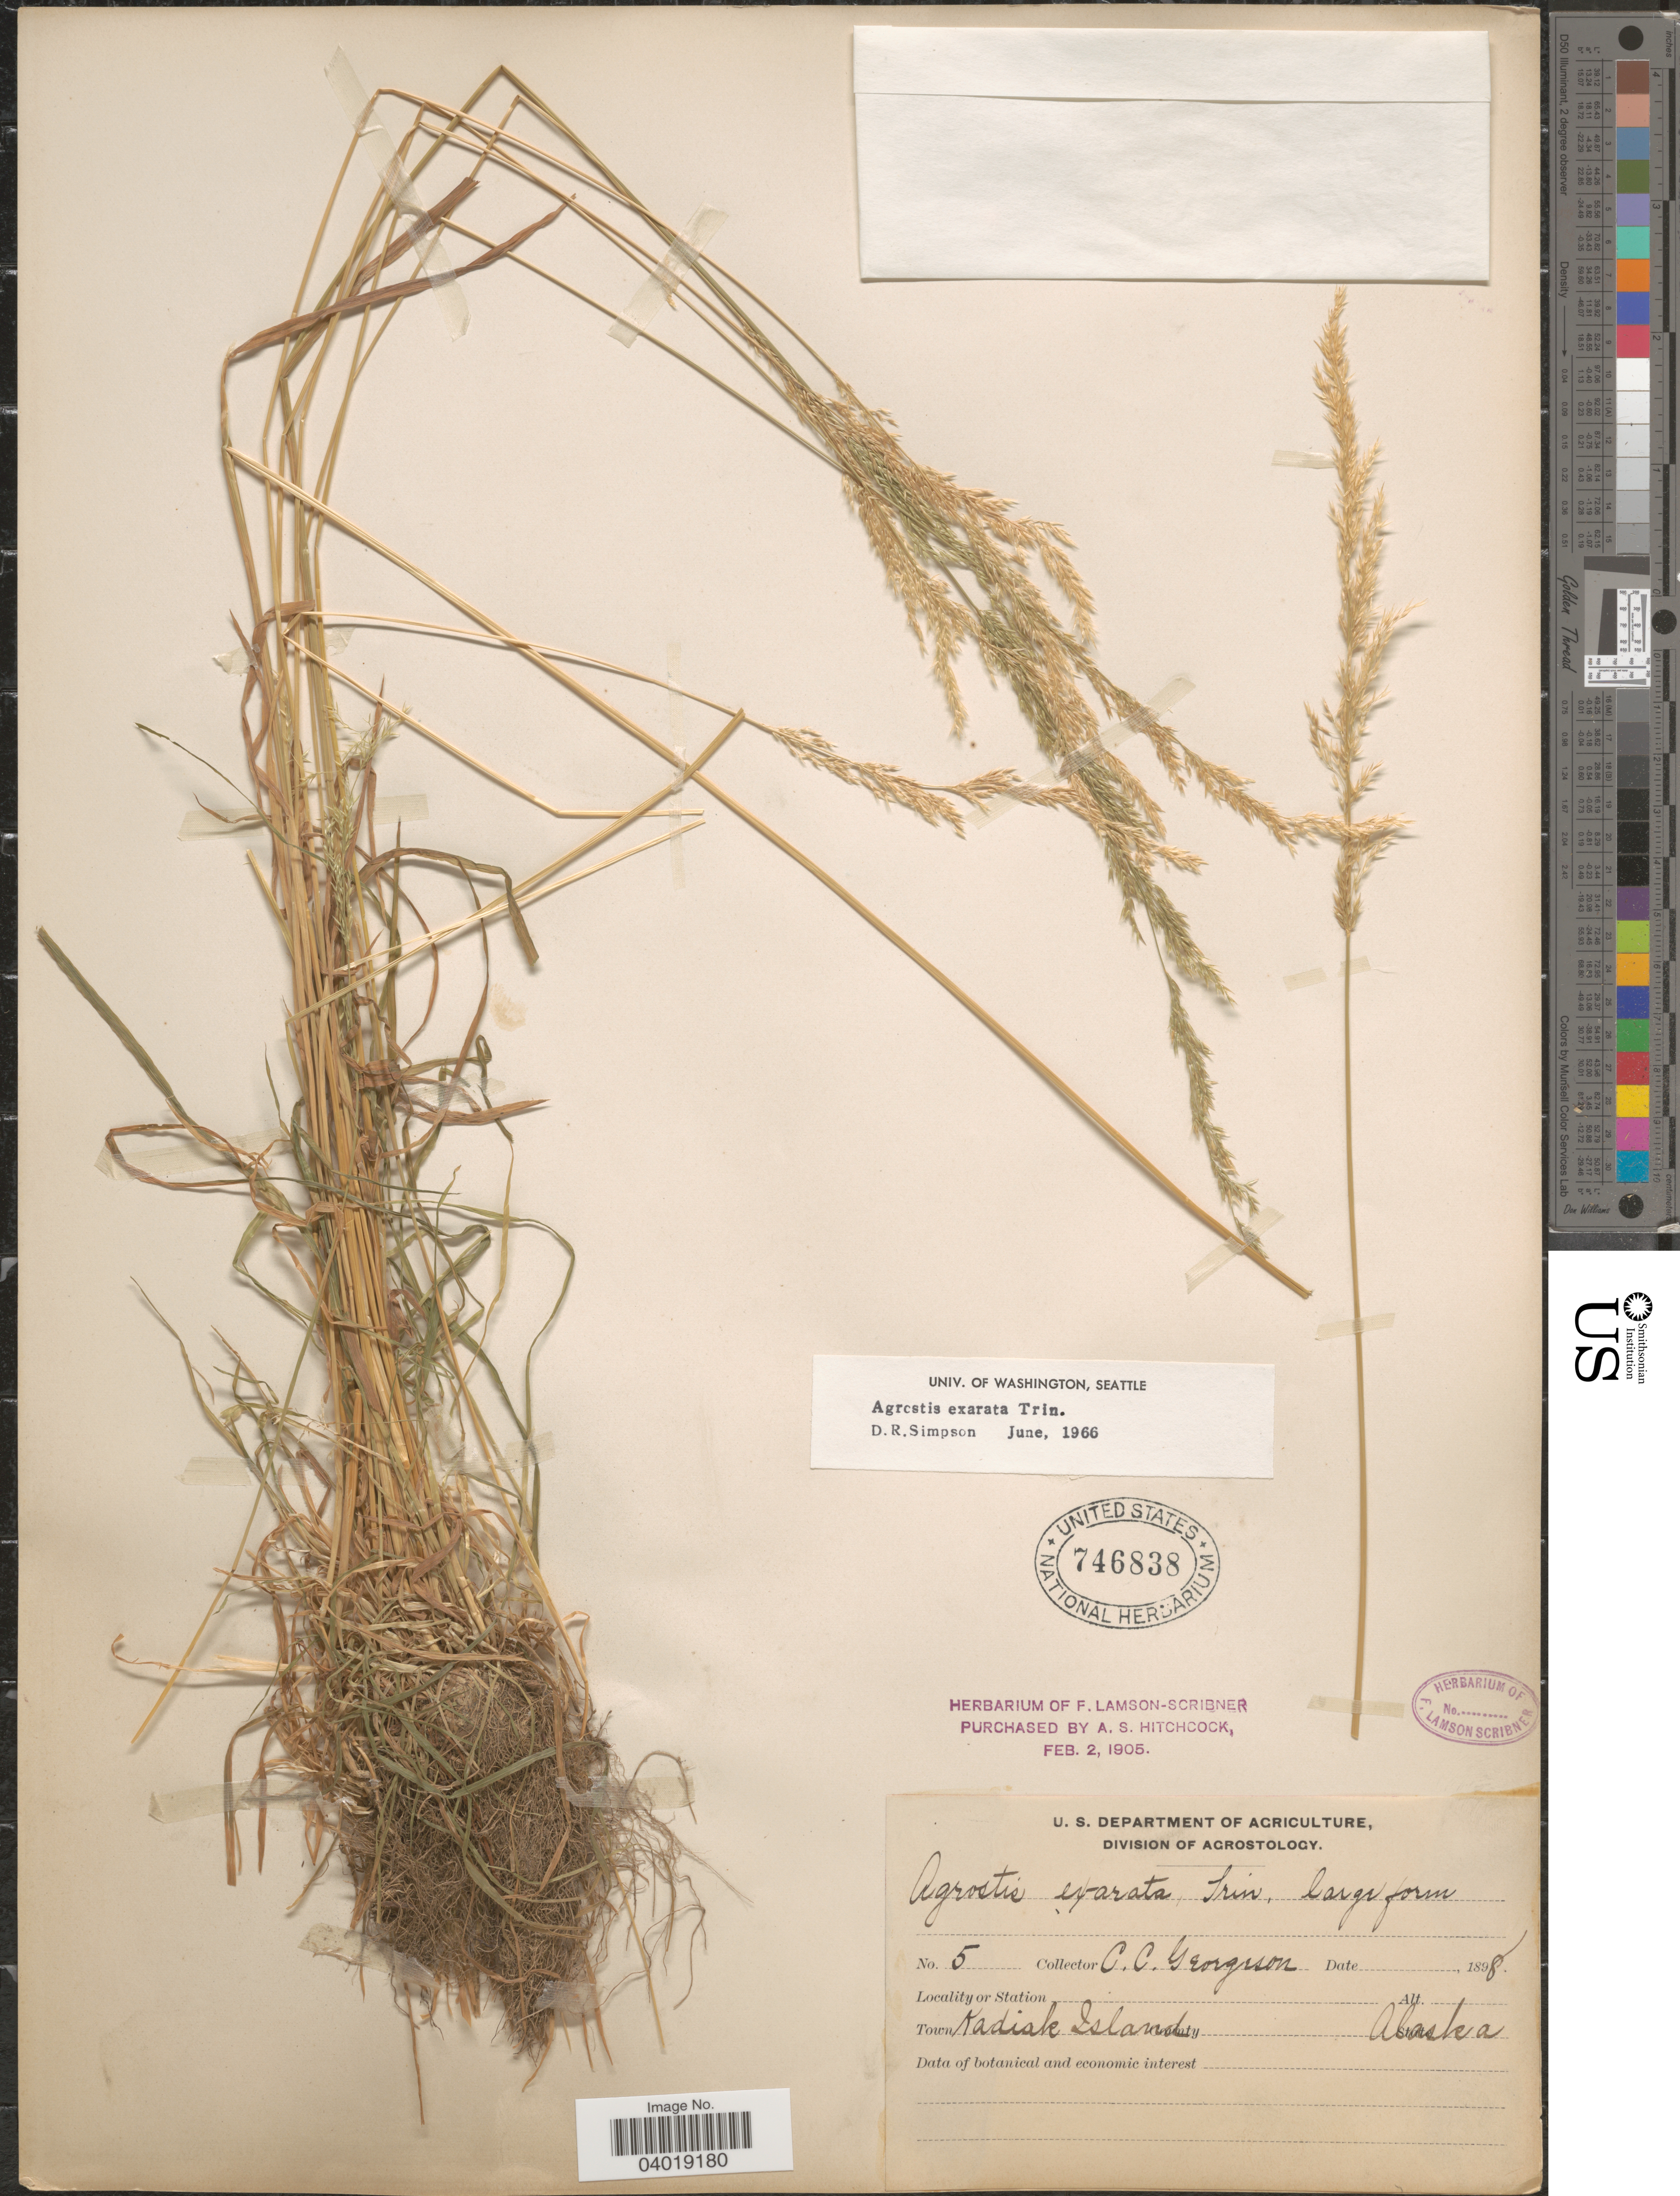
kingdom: Plantae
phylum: Tracheophyta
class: Liliopsida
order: Poales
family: Poaceae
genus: Agrostis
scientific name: Agrostis exarata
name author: Trin.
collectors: C. Georgeson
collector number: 5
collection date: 1898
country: United States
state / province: Alaska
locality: Town Kadiak Island.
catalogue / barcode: US 746838